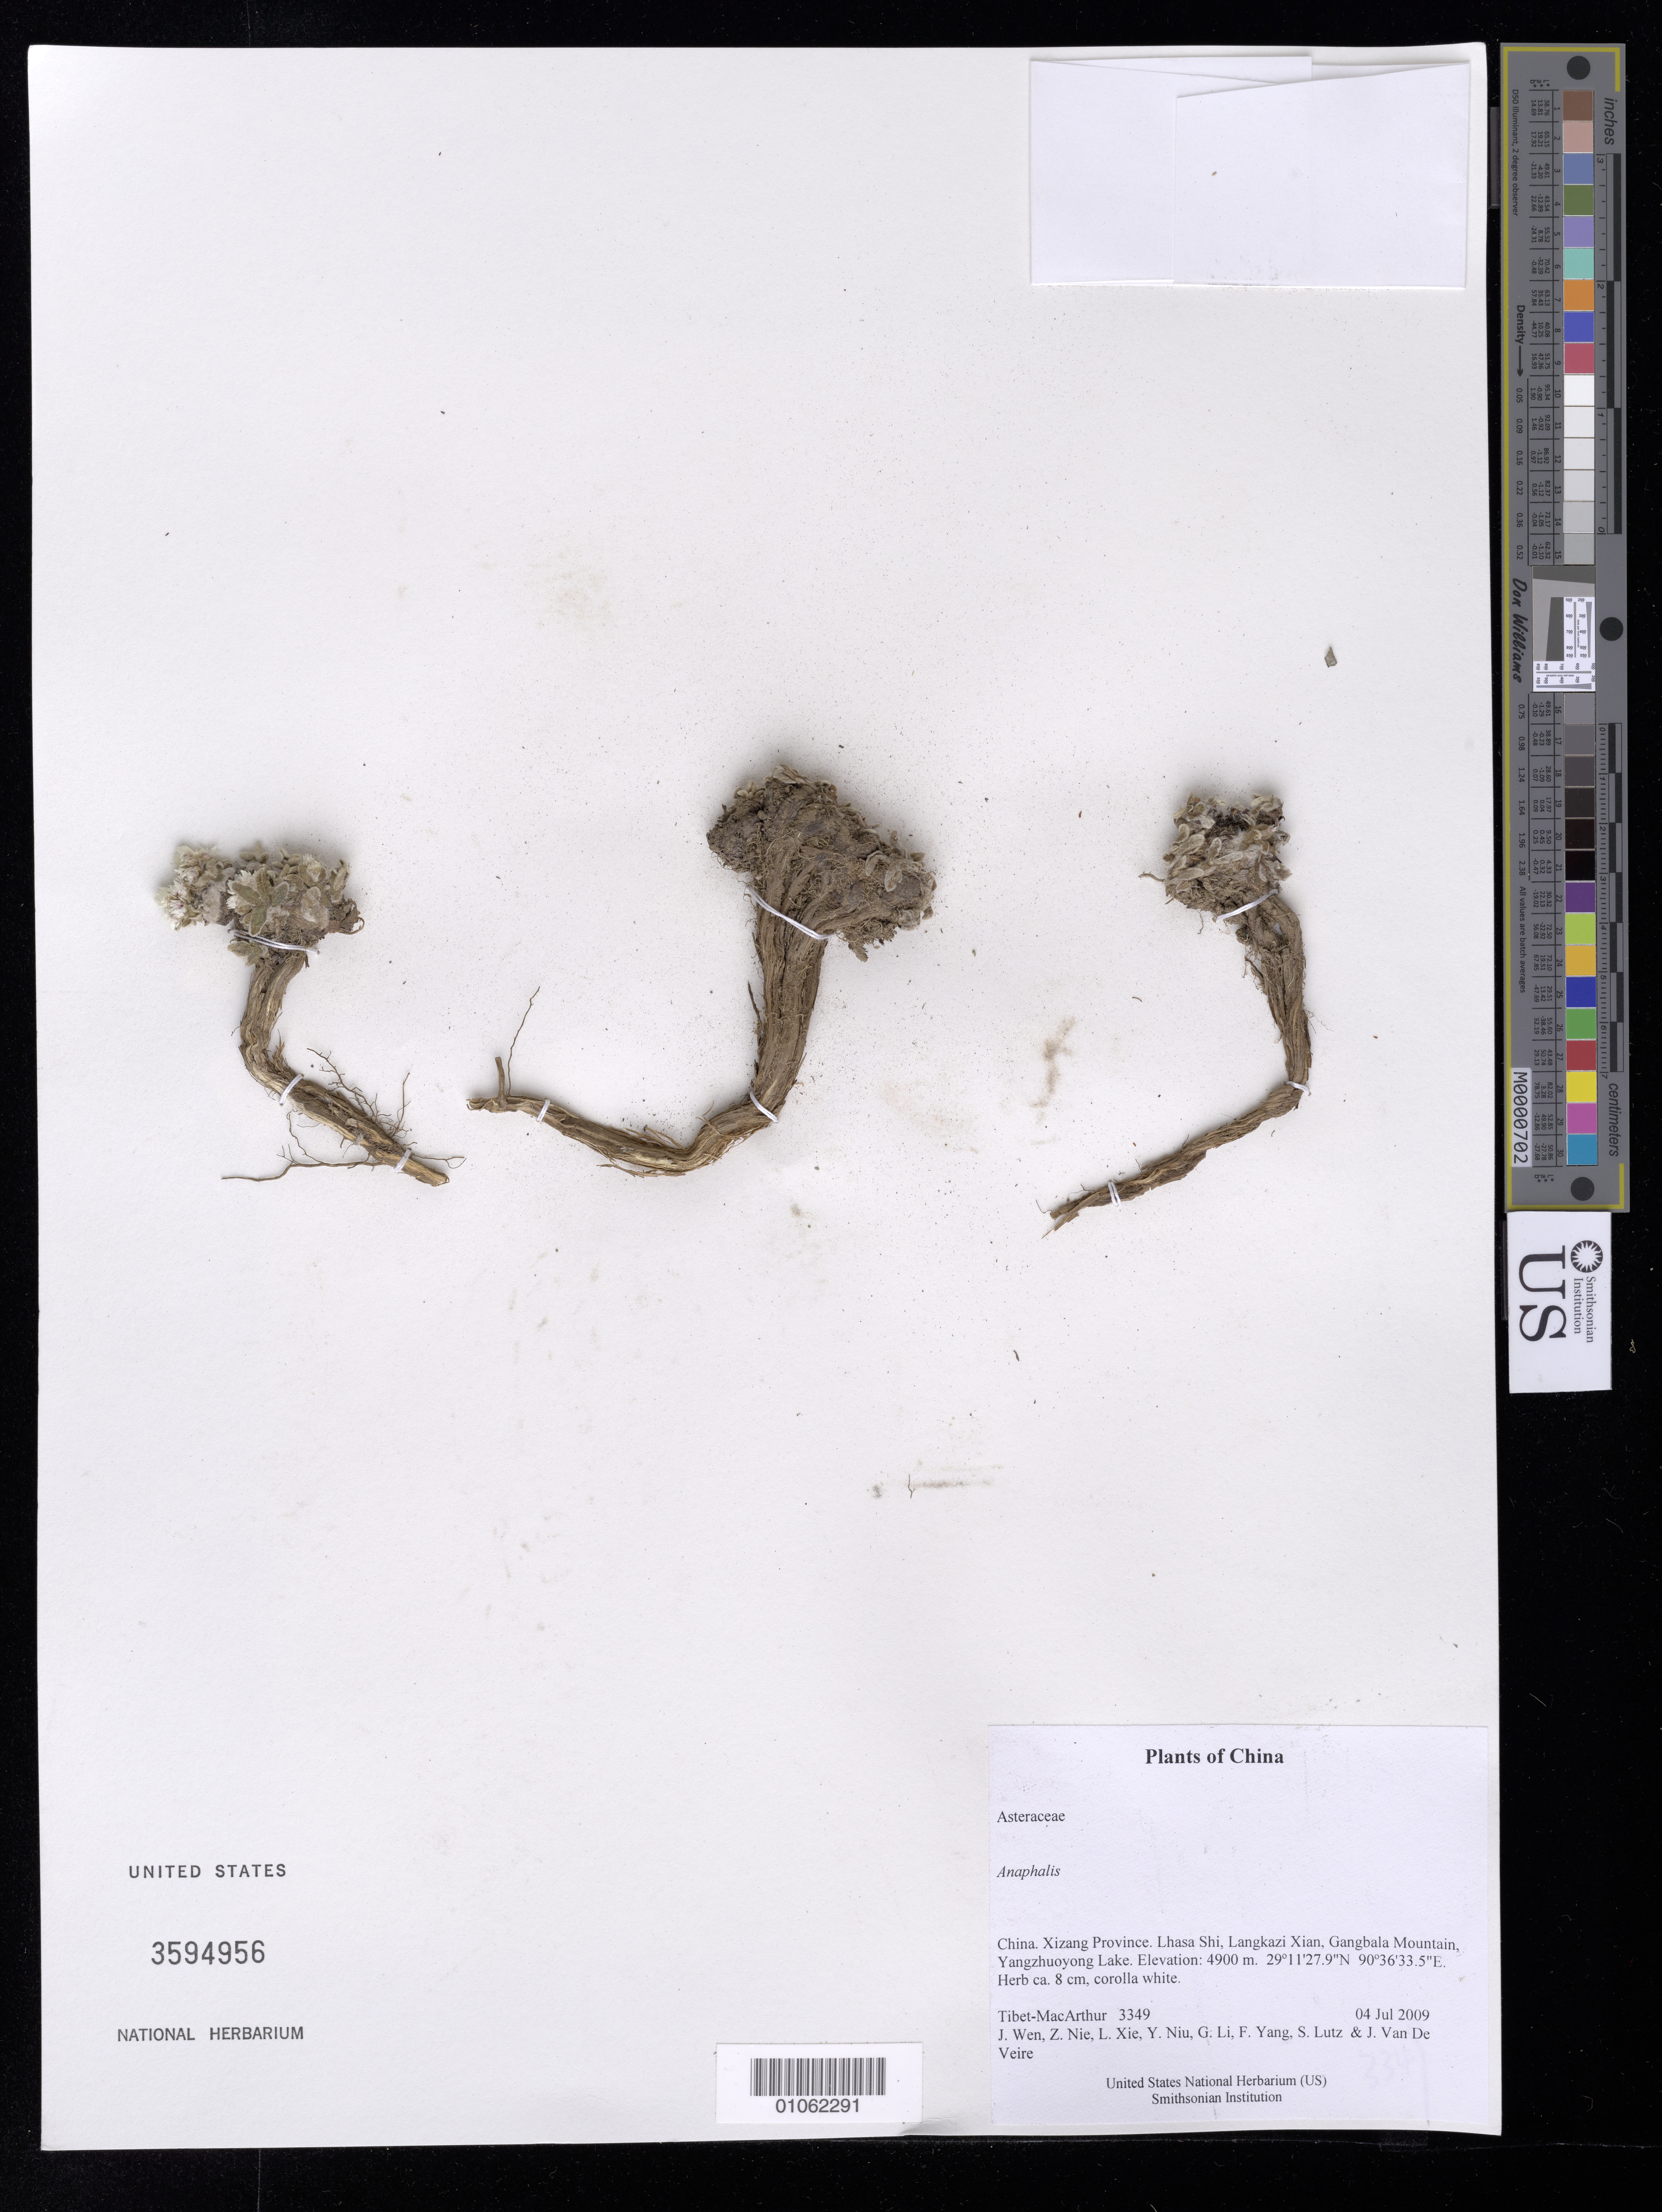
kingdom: Plantae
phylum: Tracheophyta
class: Magnoliopsida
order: Asterales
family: Asteraceae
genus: Anaphalis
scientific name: Anaphalis sp.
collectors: Tibet-MacArthur, J. Wen, Z. Nie, L. Xie, Y. Niu, G. Li, F. Yang, S. Lutz & J. Van De Veire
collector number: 3349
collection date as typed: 04 Jul 2009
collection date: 2009-07-04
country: China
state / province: Xizang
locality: Lhasa Shi, Langkazi Xian, Gangbala Mountain, Yangzhuoyong Lake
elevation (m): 4900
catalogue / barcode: US 3594956